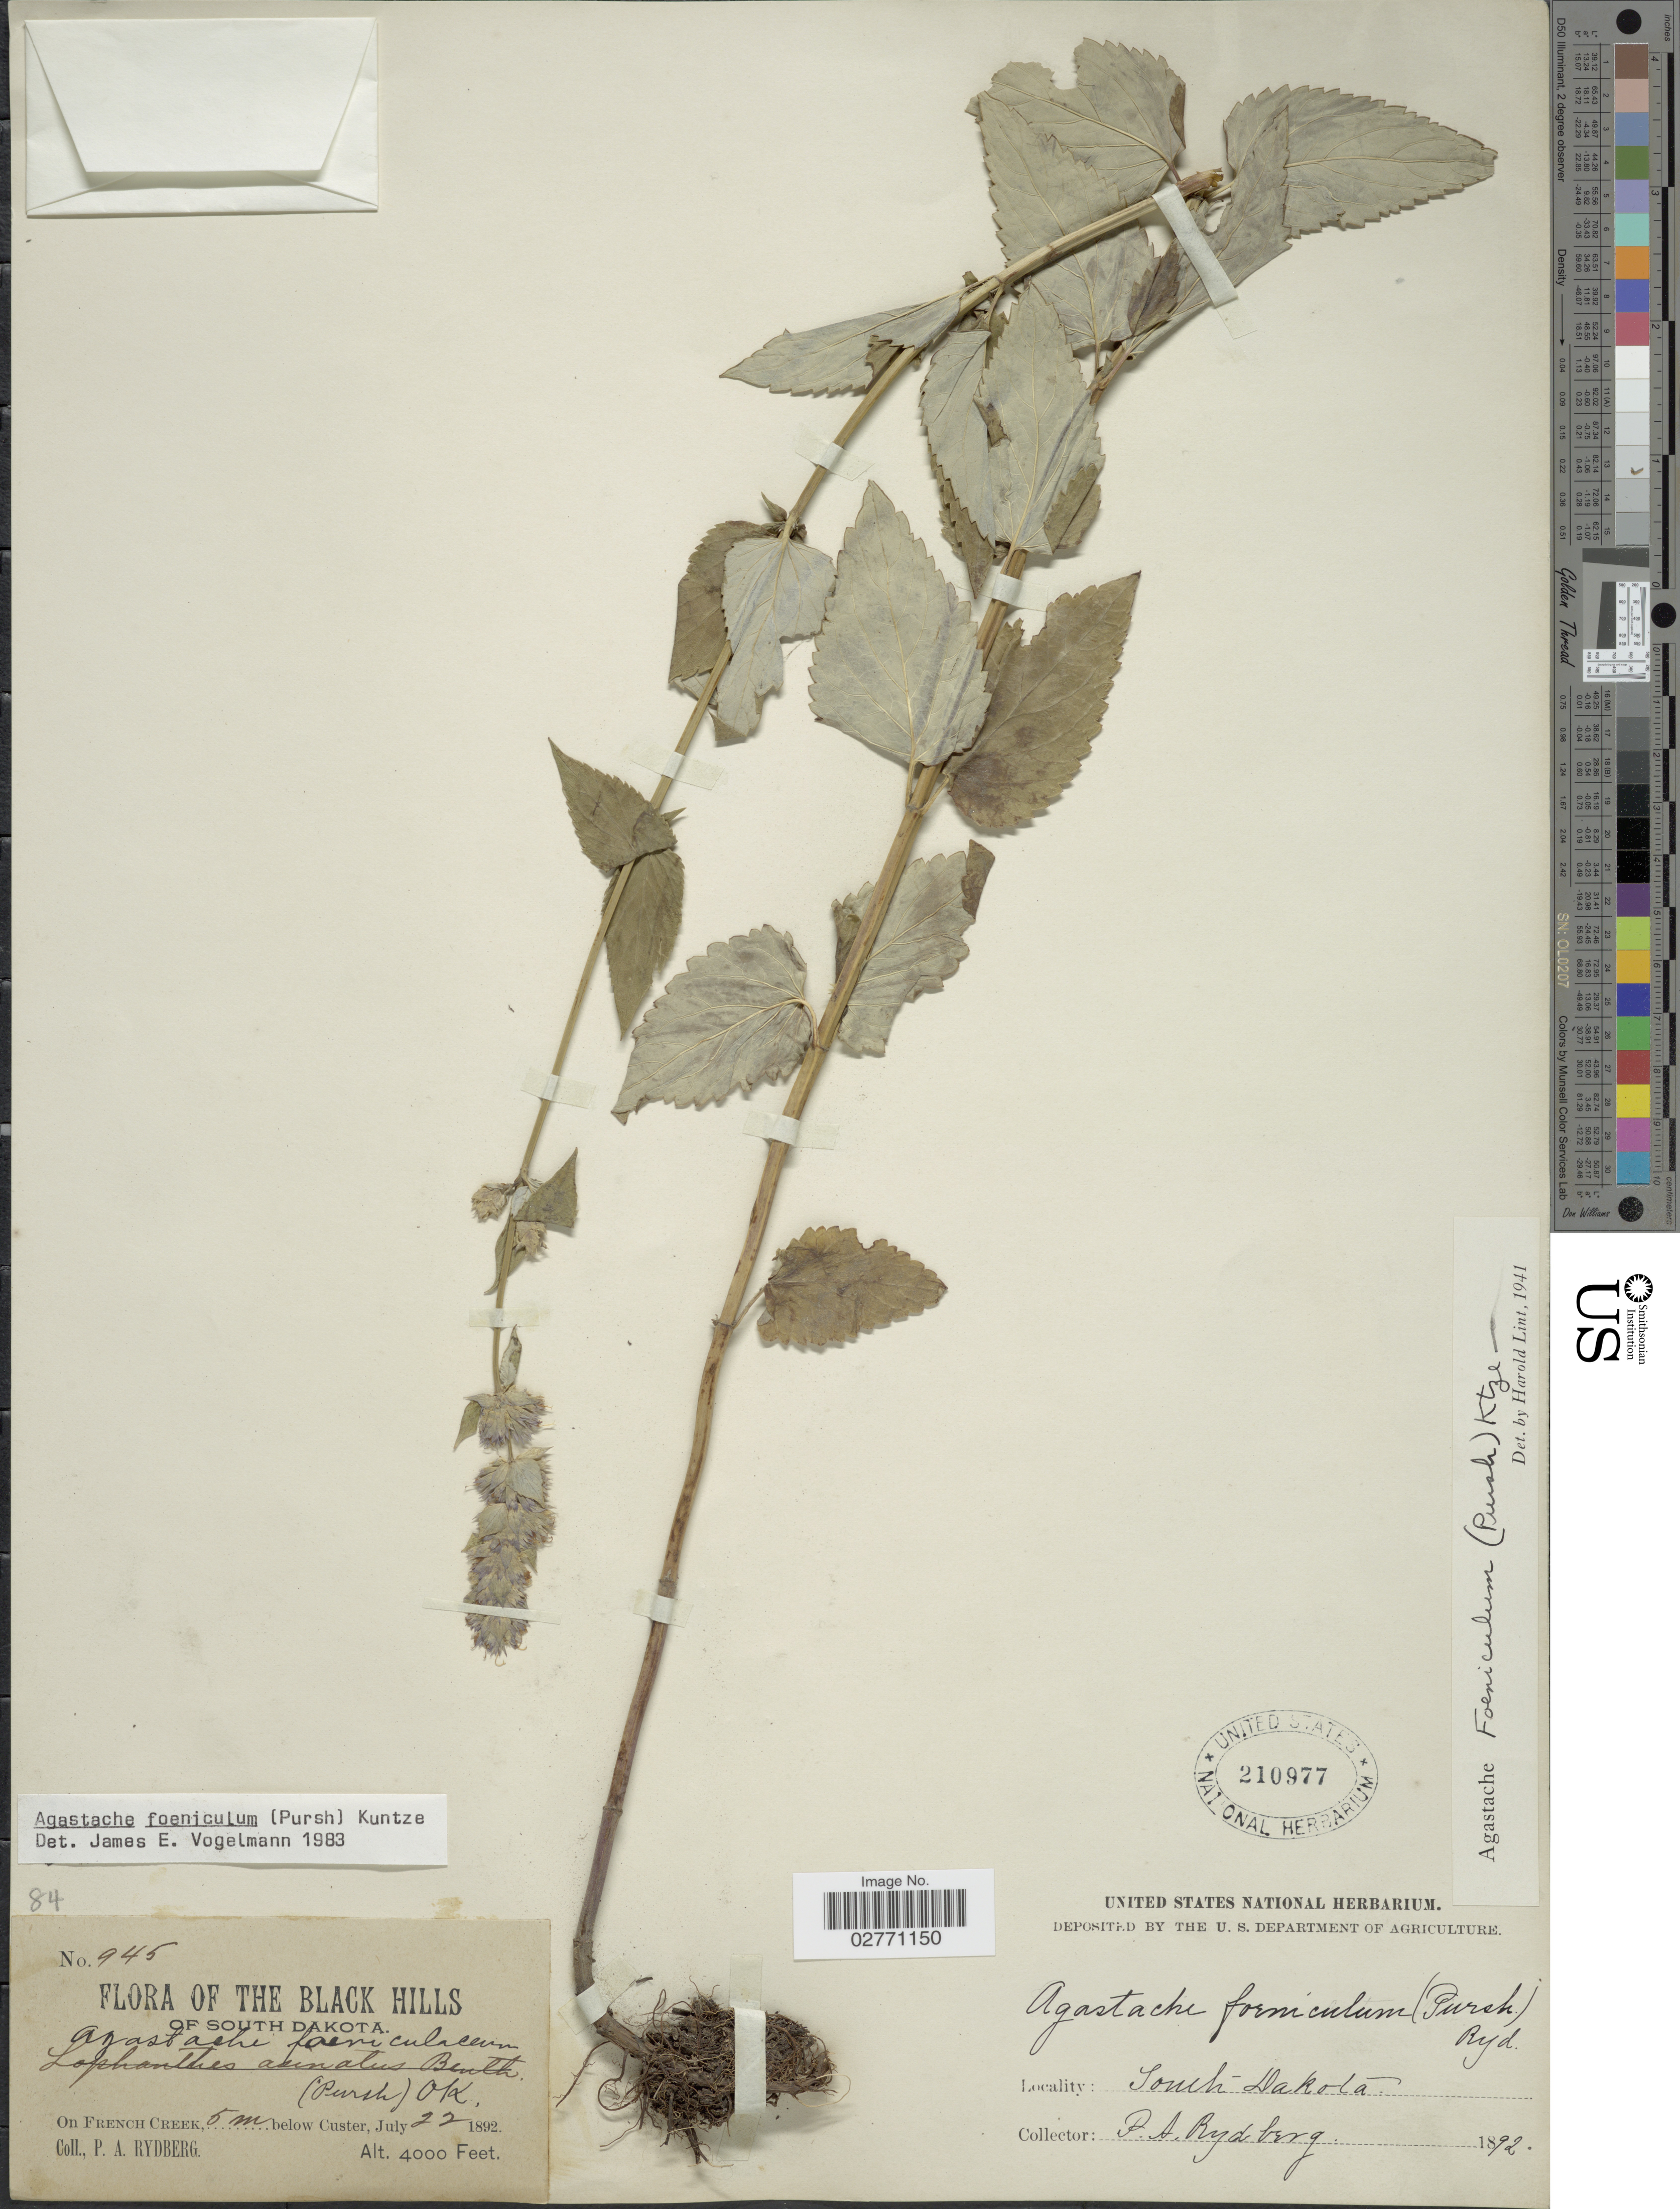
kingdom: Plantae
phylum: Tracheophyta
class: Magnoliopsida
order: Lamiales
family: Lamiaceae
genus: Agastache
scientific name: Agastache foeniculum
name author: (Pursh) Kuntze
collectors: P. A. Rydberg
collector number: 945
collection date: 1892-07-22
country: United States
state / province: South Dakota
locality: Black Hills. On French Creek, 5 m below Custer.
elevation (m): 1219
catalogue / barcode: US 210977